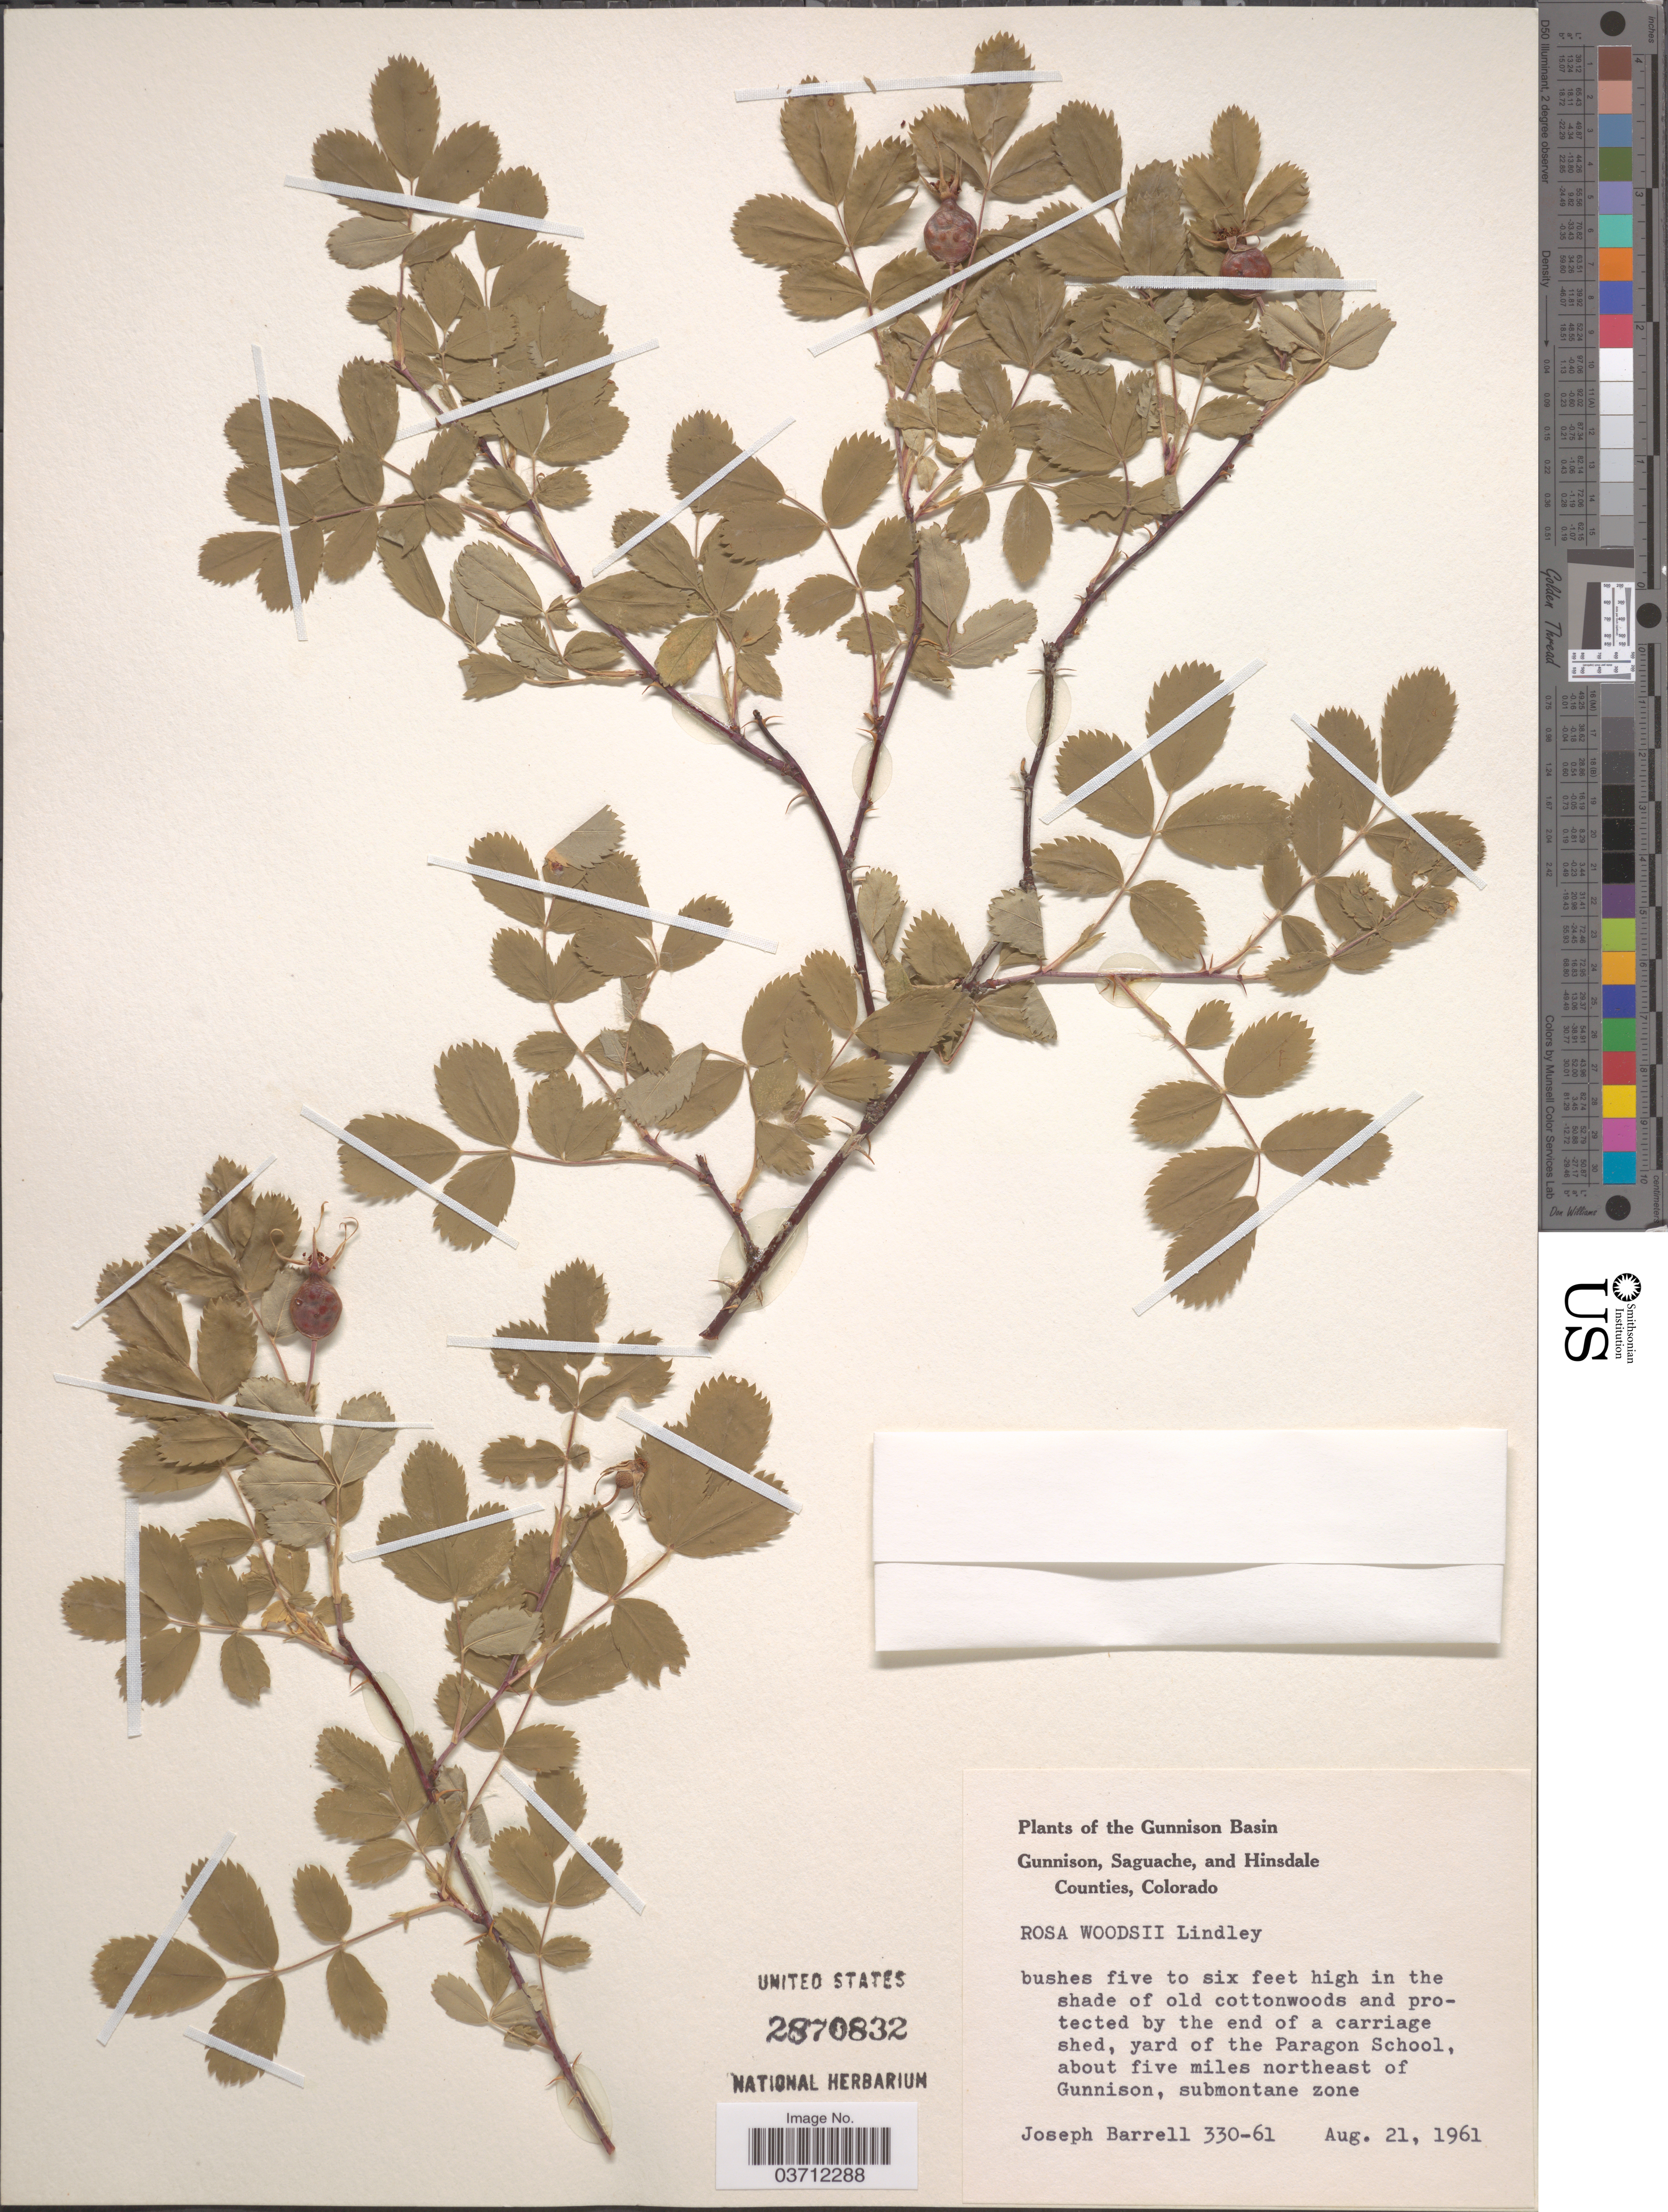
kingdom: Plantae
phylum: Tracheophyta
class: Magnoliopsida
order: Rosales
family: Rosaceae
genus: Rosa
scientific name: Rosa woodsii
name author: Lindl.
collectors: J. Barrell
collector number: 330-61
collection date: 1961-08-21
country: United States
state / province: Colorado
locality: Gunnison Basin. Gunnison County. Yard of the Paragon School, about five miles northeast of Gunnison. submontane zone.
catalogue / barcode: US 2870832